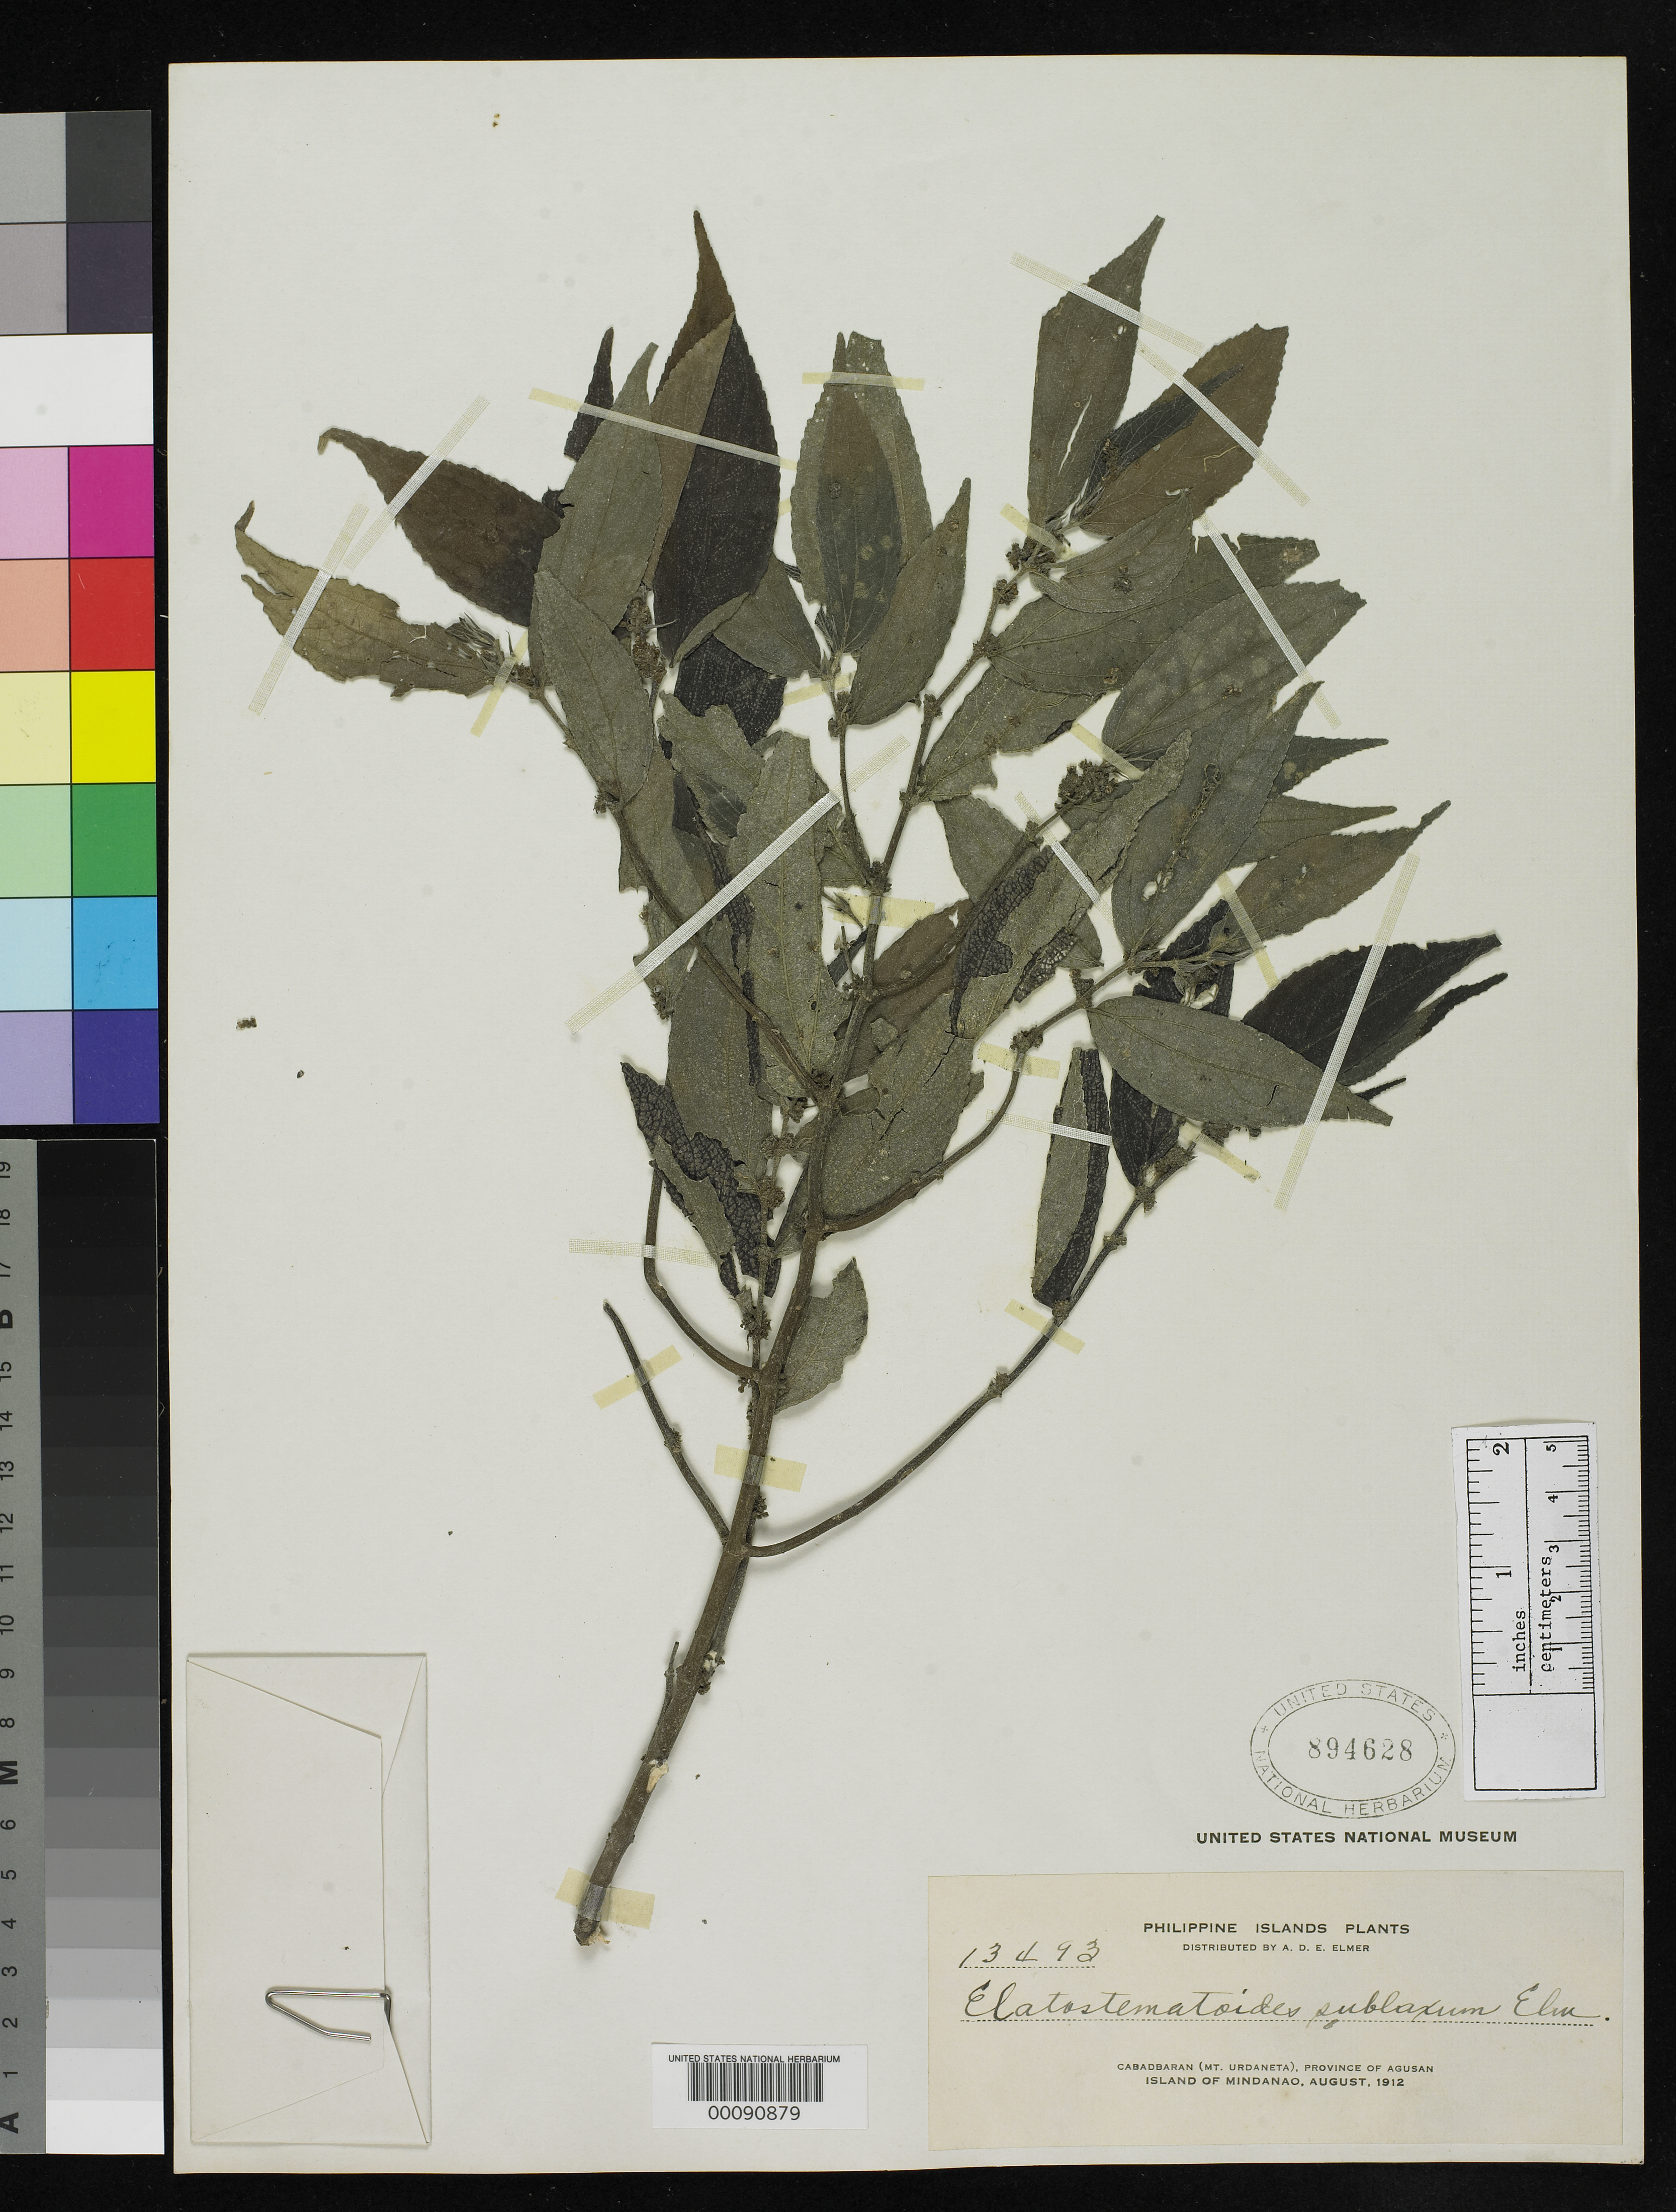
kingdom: Plantae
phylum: Tracheophyta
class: Magnoliopsida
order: Rosales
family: Urticaceae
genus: Elatostematoides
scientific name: Elatostematoides sublaxum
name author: Elmer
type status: Isotype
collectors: A. D. E. Elmer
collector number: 13493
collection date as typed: Aug 1912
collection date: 1912-08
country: Philippines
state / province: Caraga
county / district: Agusan del Norte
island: Mindanao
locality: Cabadbaran (Mt. Urdaneta), Province of Agusan, Island of Mindanao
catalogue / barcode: US 894628